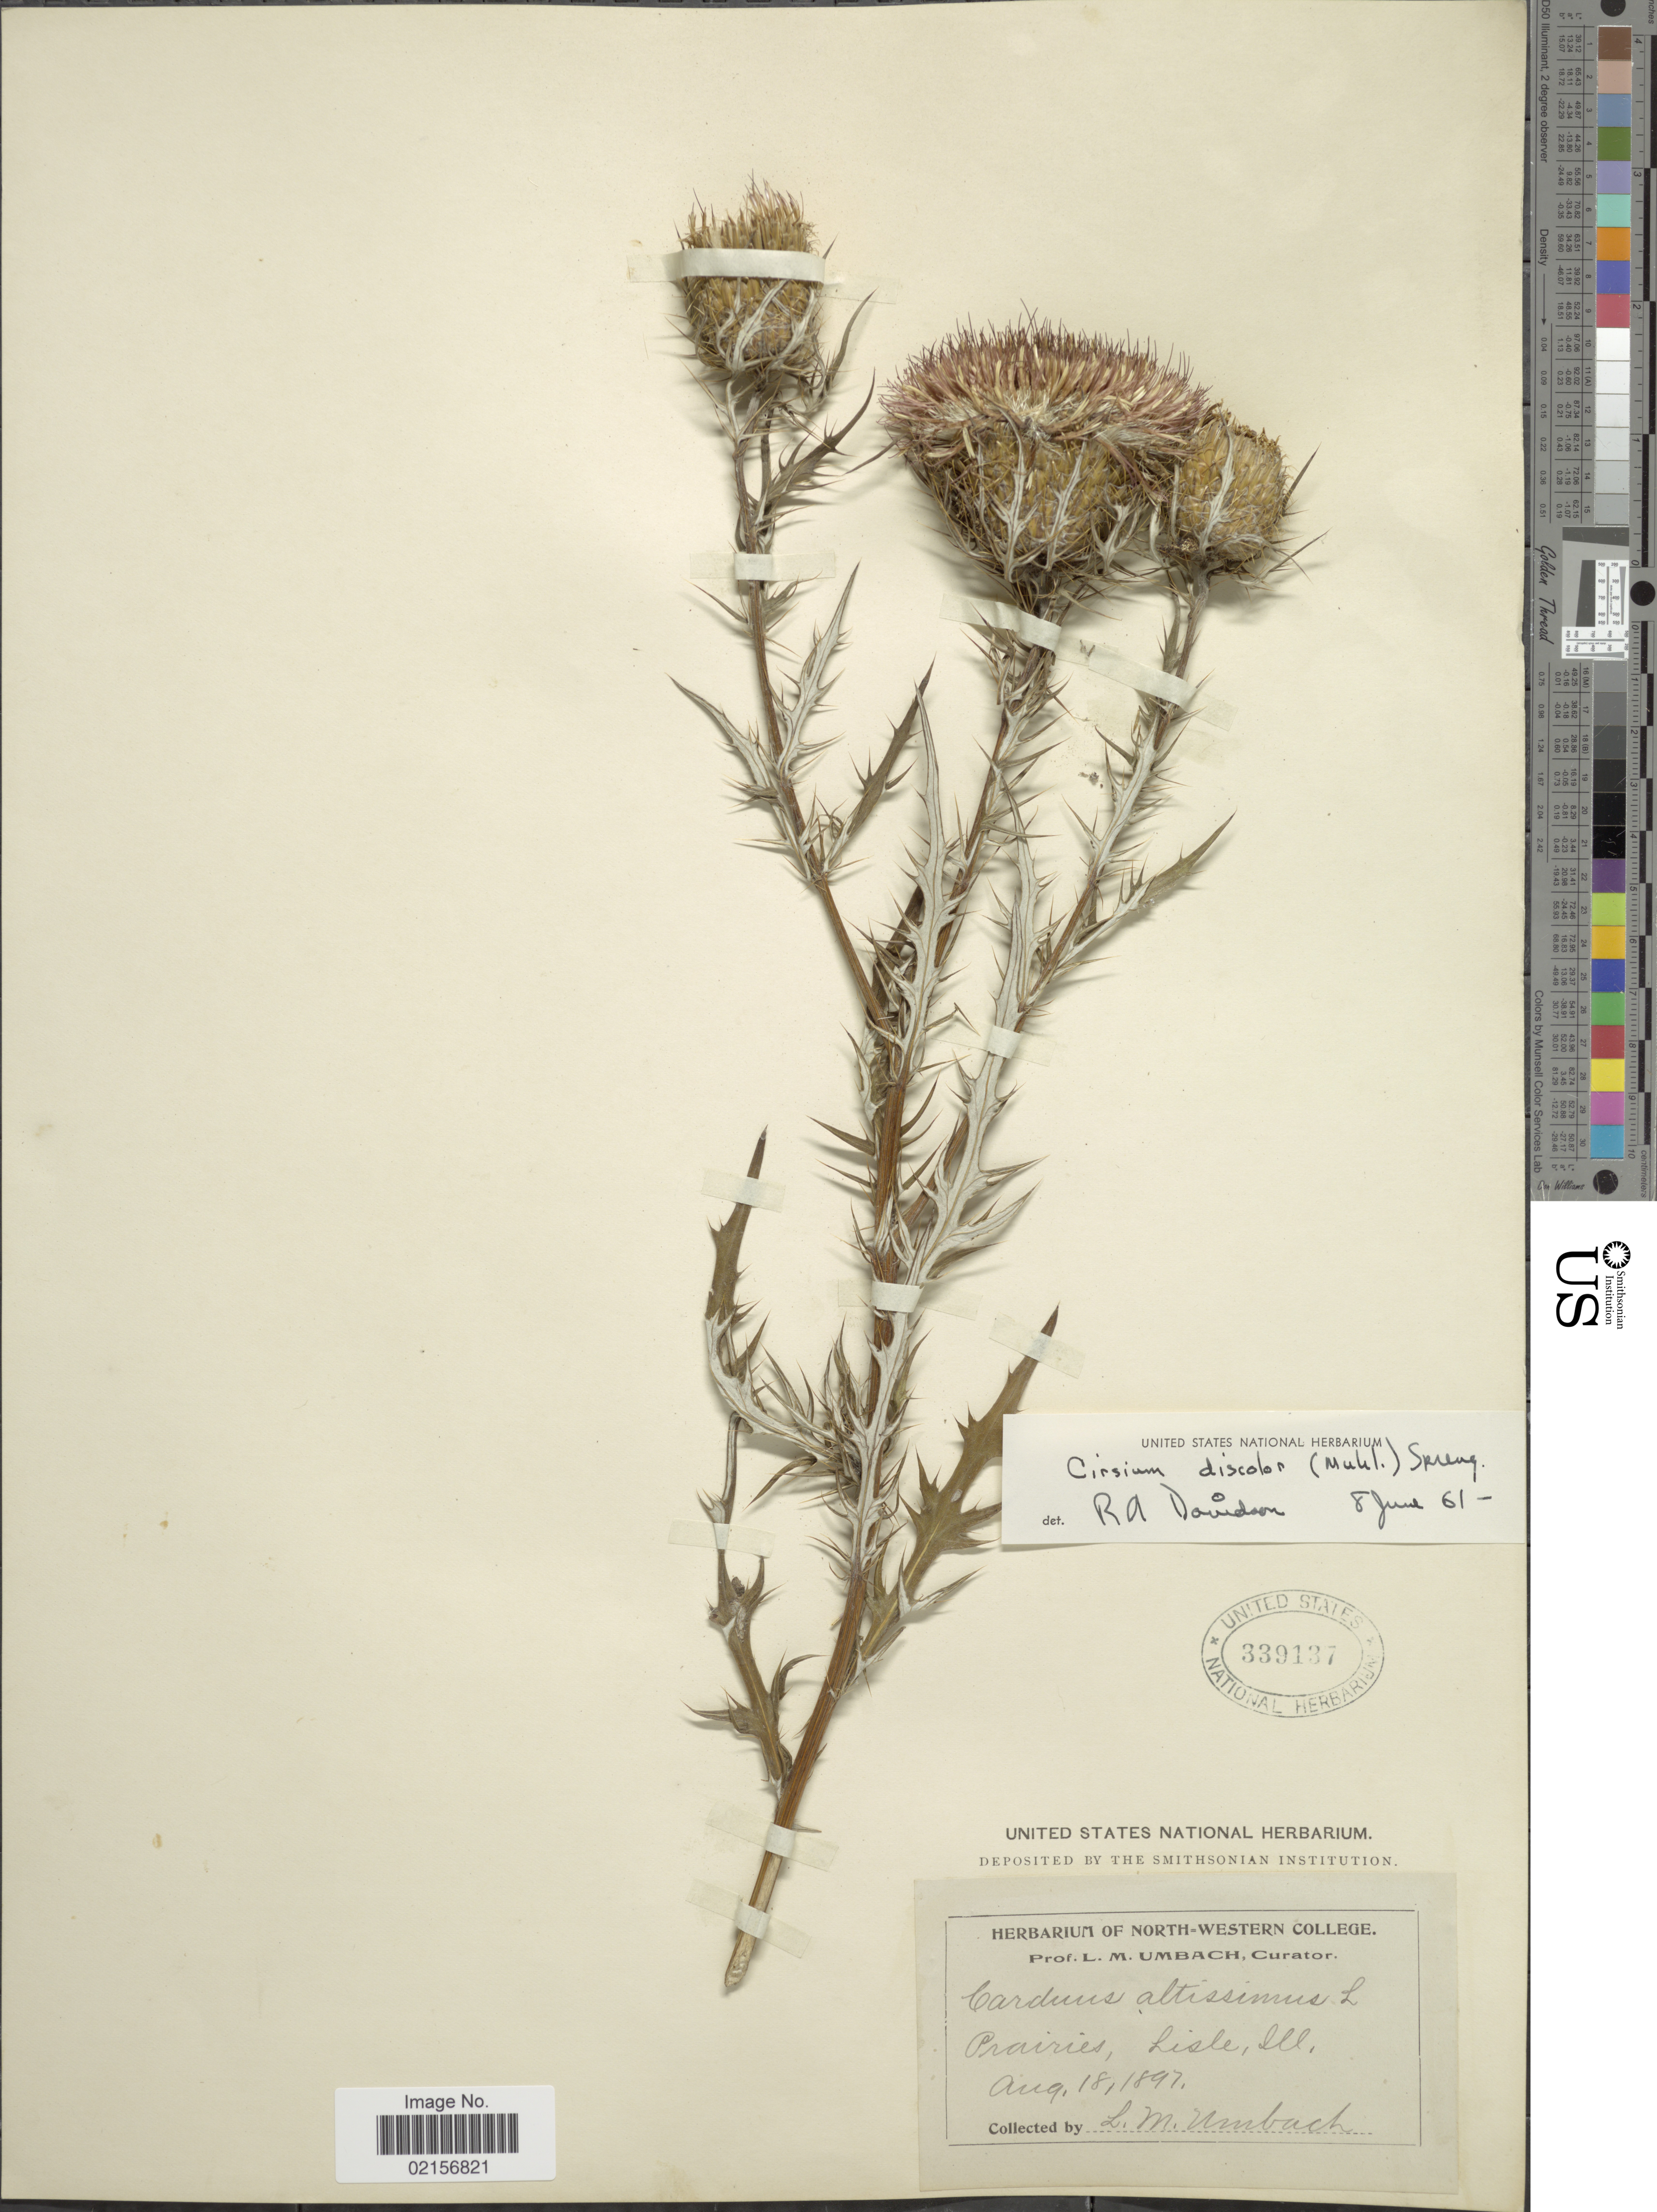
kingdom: Plantae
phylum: Tracheophyta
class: Magnoliopsida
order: Asterales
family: Asteraceae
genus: Cirsium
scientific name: Cirsium discolor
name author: (Muhl. ex Willd.) Spreng.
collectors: L. M. Umbach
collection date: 1897-08-18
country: United States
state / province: Illinois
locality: Prairies, Lisle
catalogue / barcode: US 339137